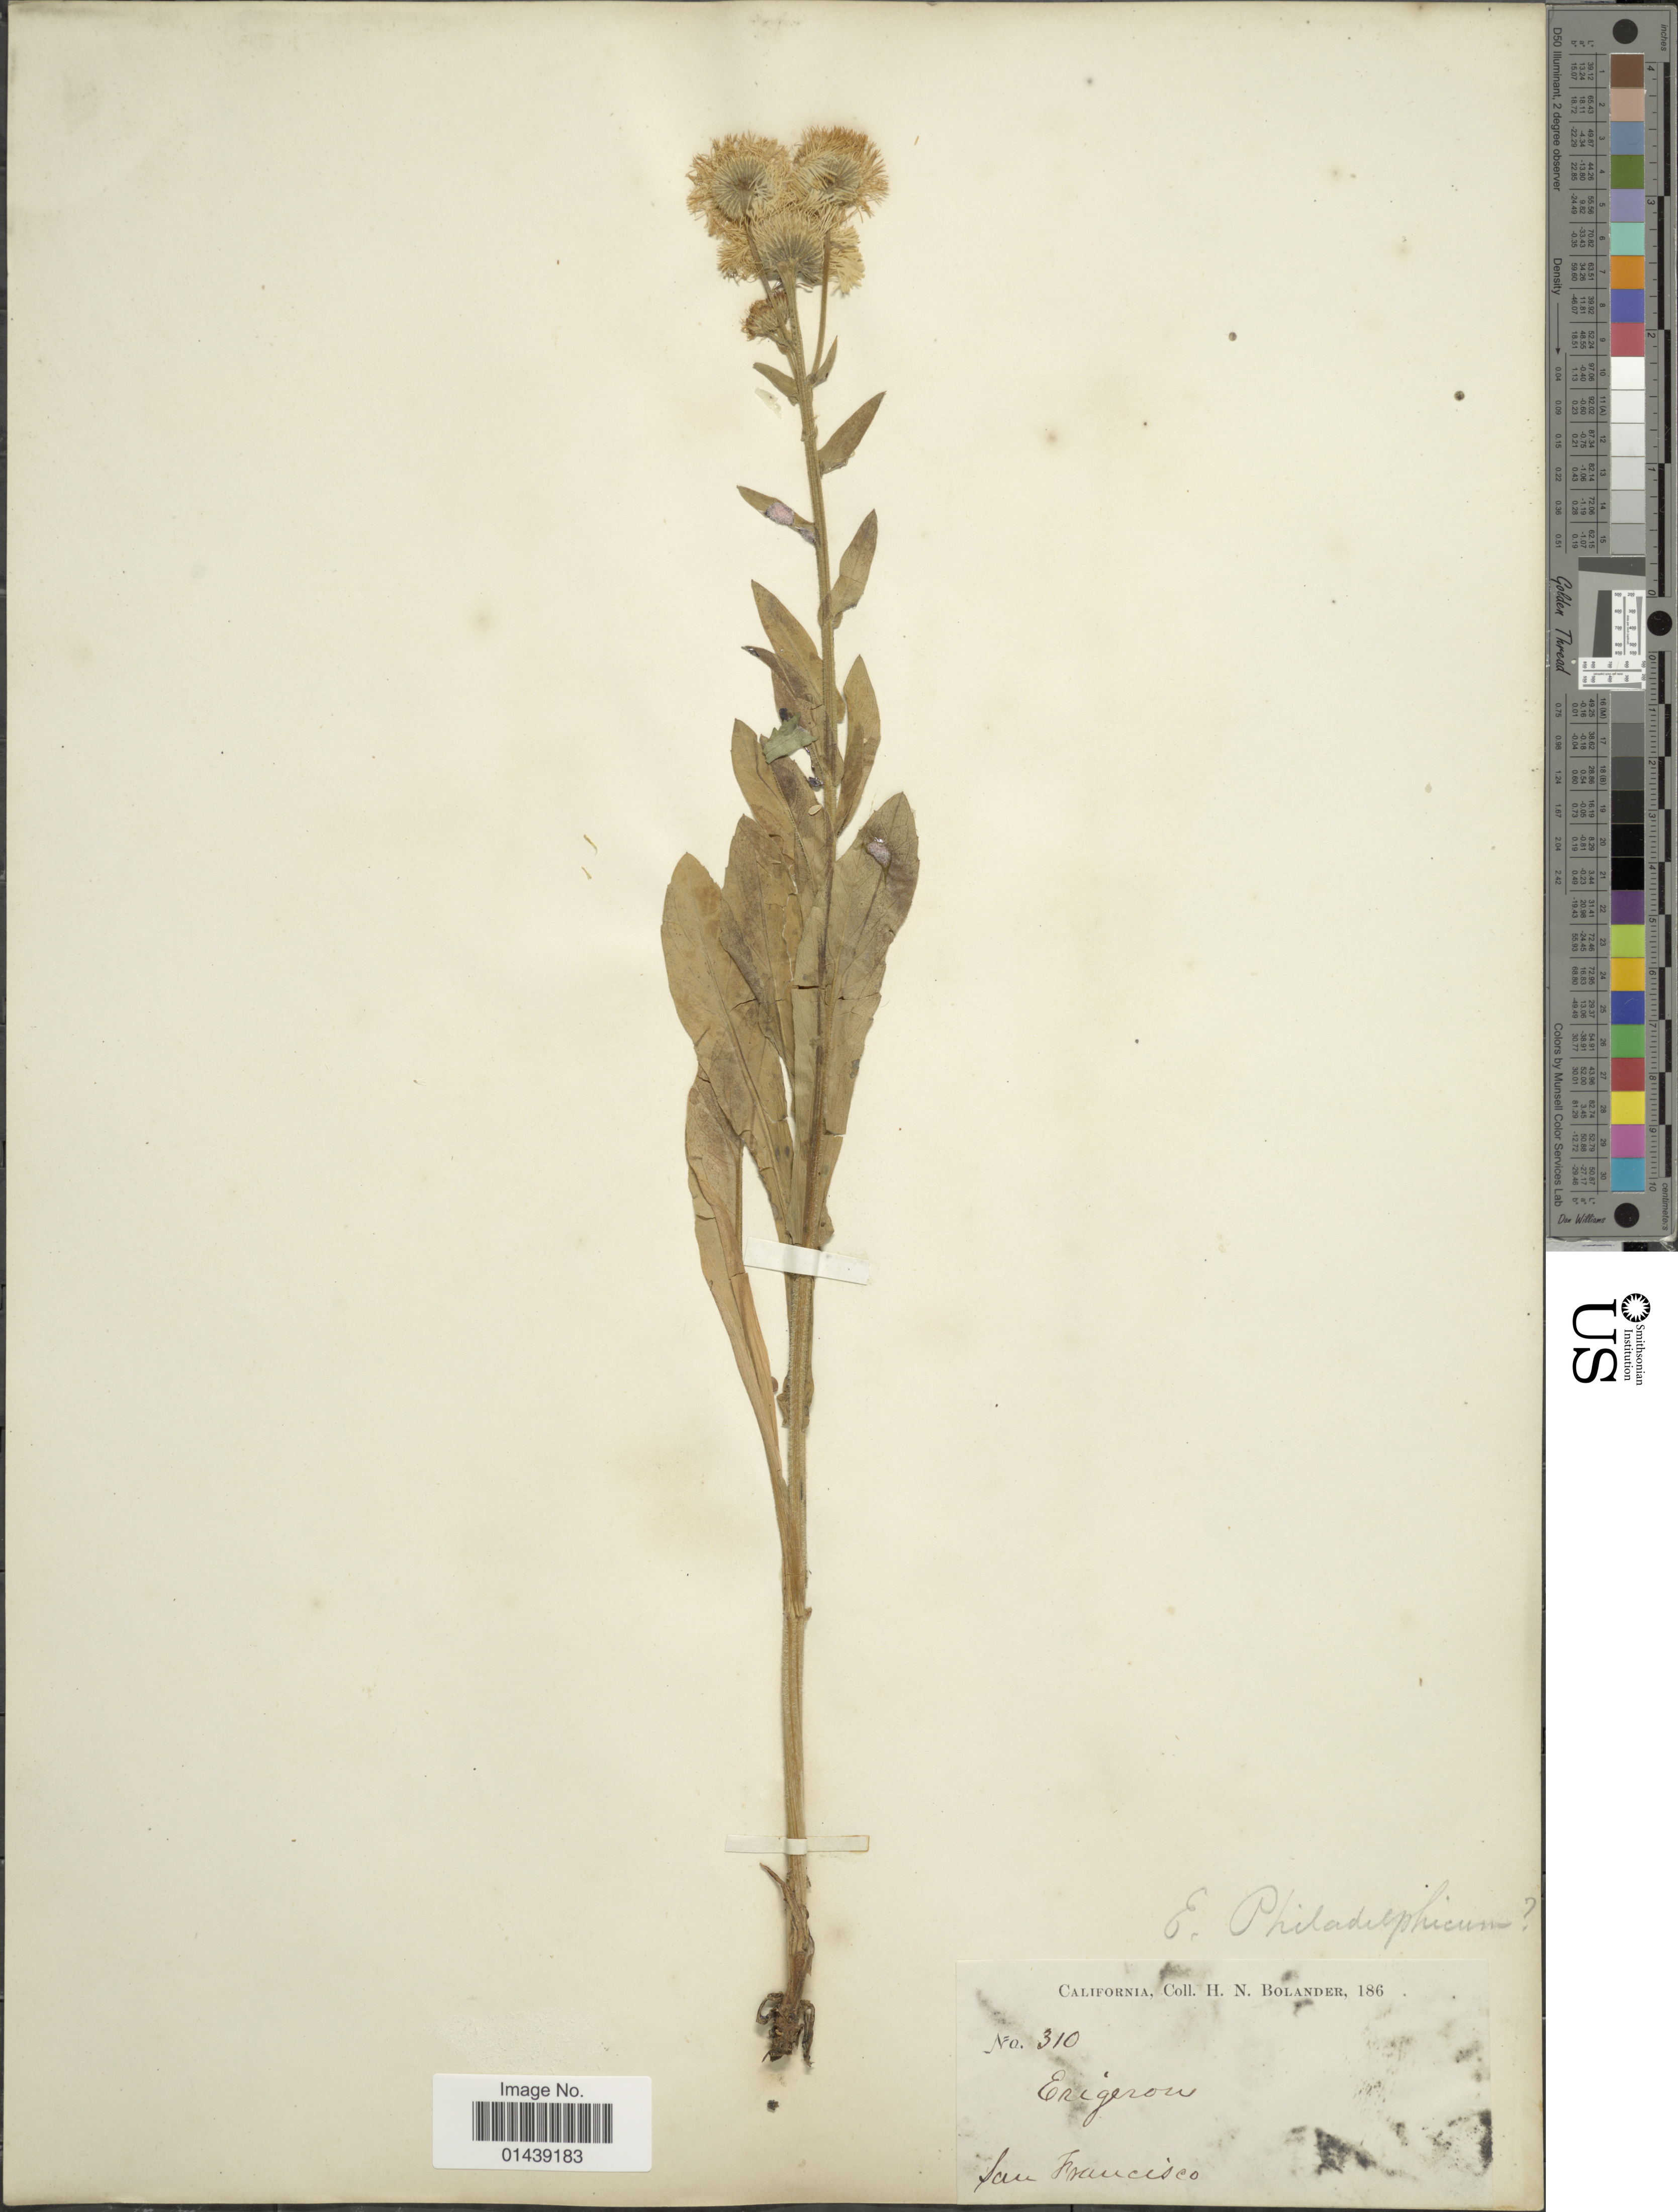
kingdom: Plantae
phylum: Tracheophyta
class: Magnoliopsida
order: Asterales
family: Asteraceae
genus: Erigeron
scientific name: Erigeron philadelphicus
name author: L.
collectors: H. Bolander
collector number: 310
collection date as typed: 186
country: United States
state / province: California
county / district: San Francisco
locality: San Francisco